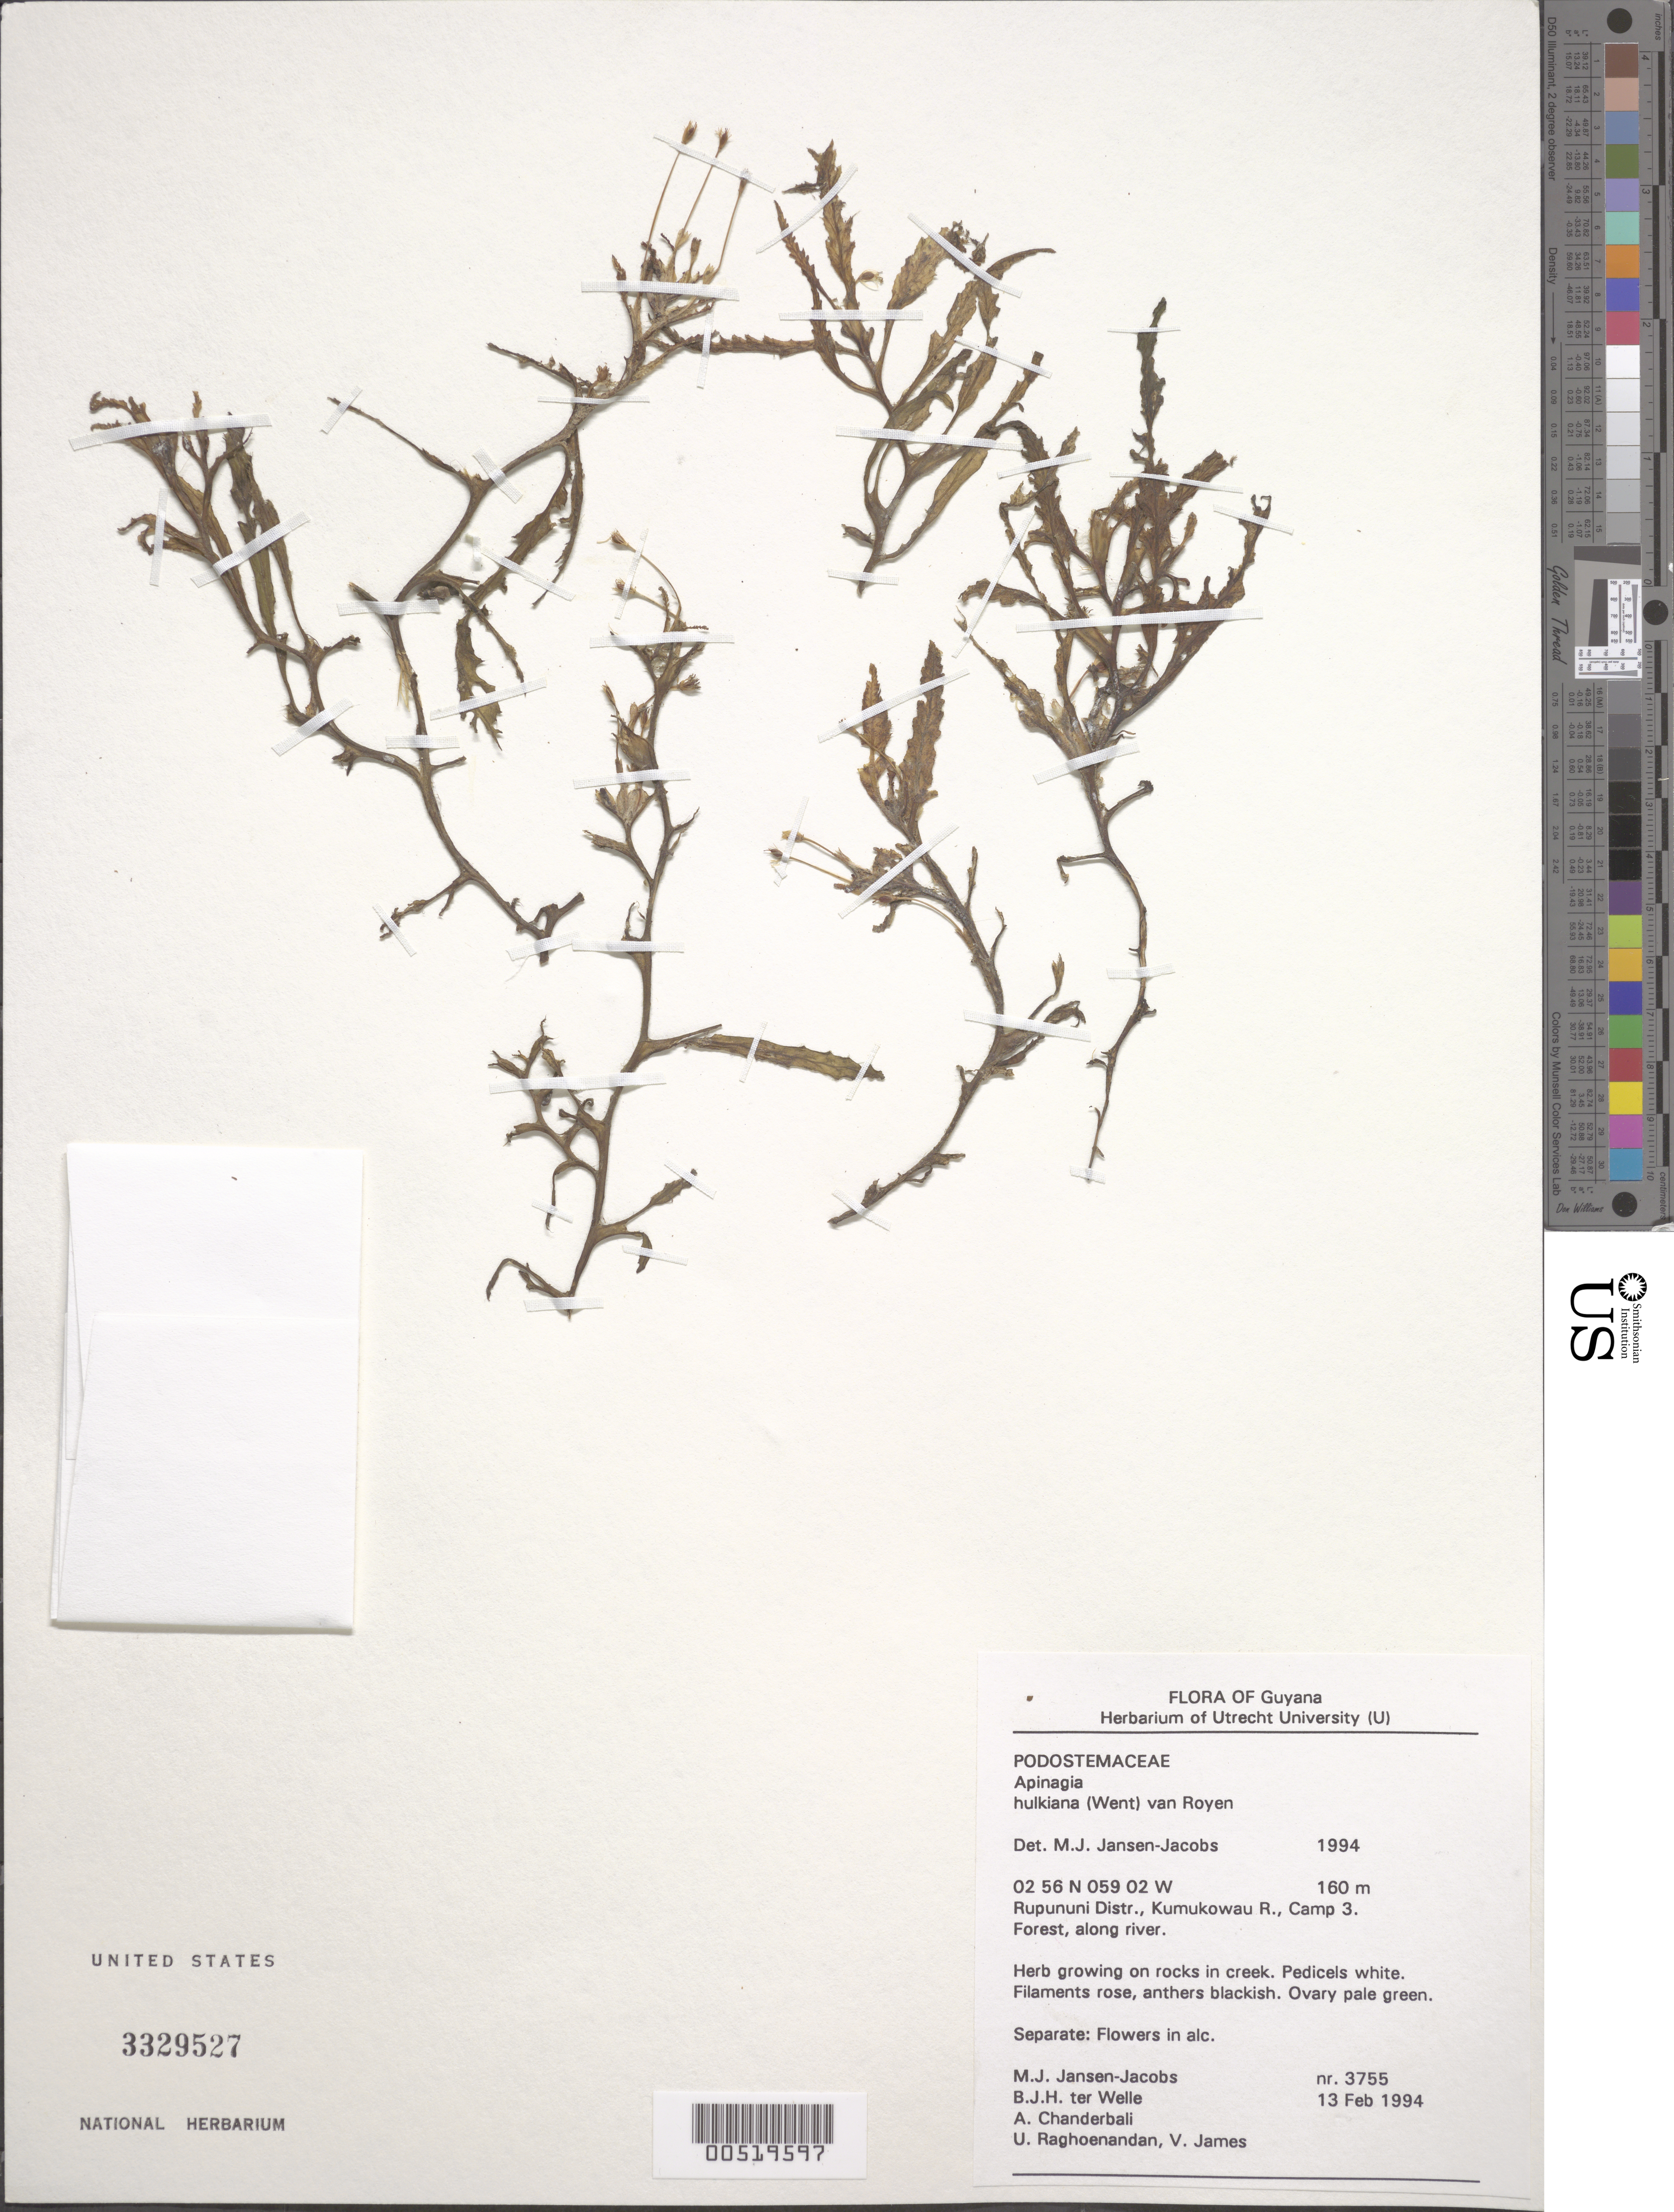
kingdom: Plantae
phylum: Tracheophyta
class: Magnoliopsida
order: Malpighiales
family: Podostemaceae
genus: Apinagia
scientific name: Apinagia hulkiana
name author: (Went) P. Royen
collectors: M. J. Jansen-Jacobs, B. Welle, A. S. Chanderbali, U. Raghoenandan & V. James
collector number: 3755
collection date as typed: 13 Feb 1994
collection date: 1994-02-13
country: Guyana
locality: Rupununi dist., kumukowau river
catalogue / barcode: US 3329527